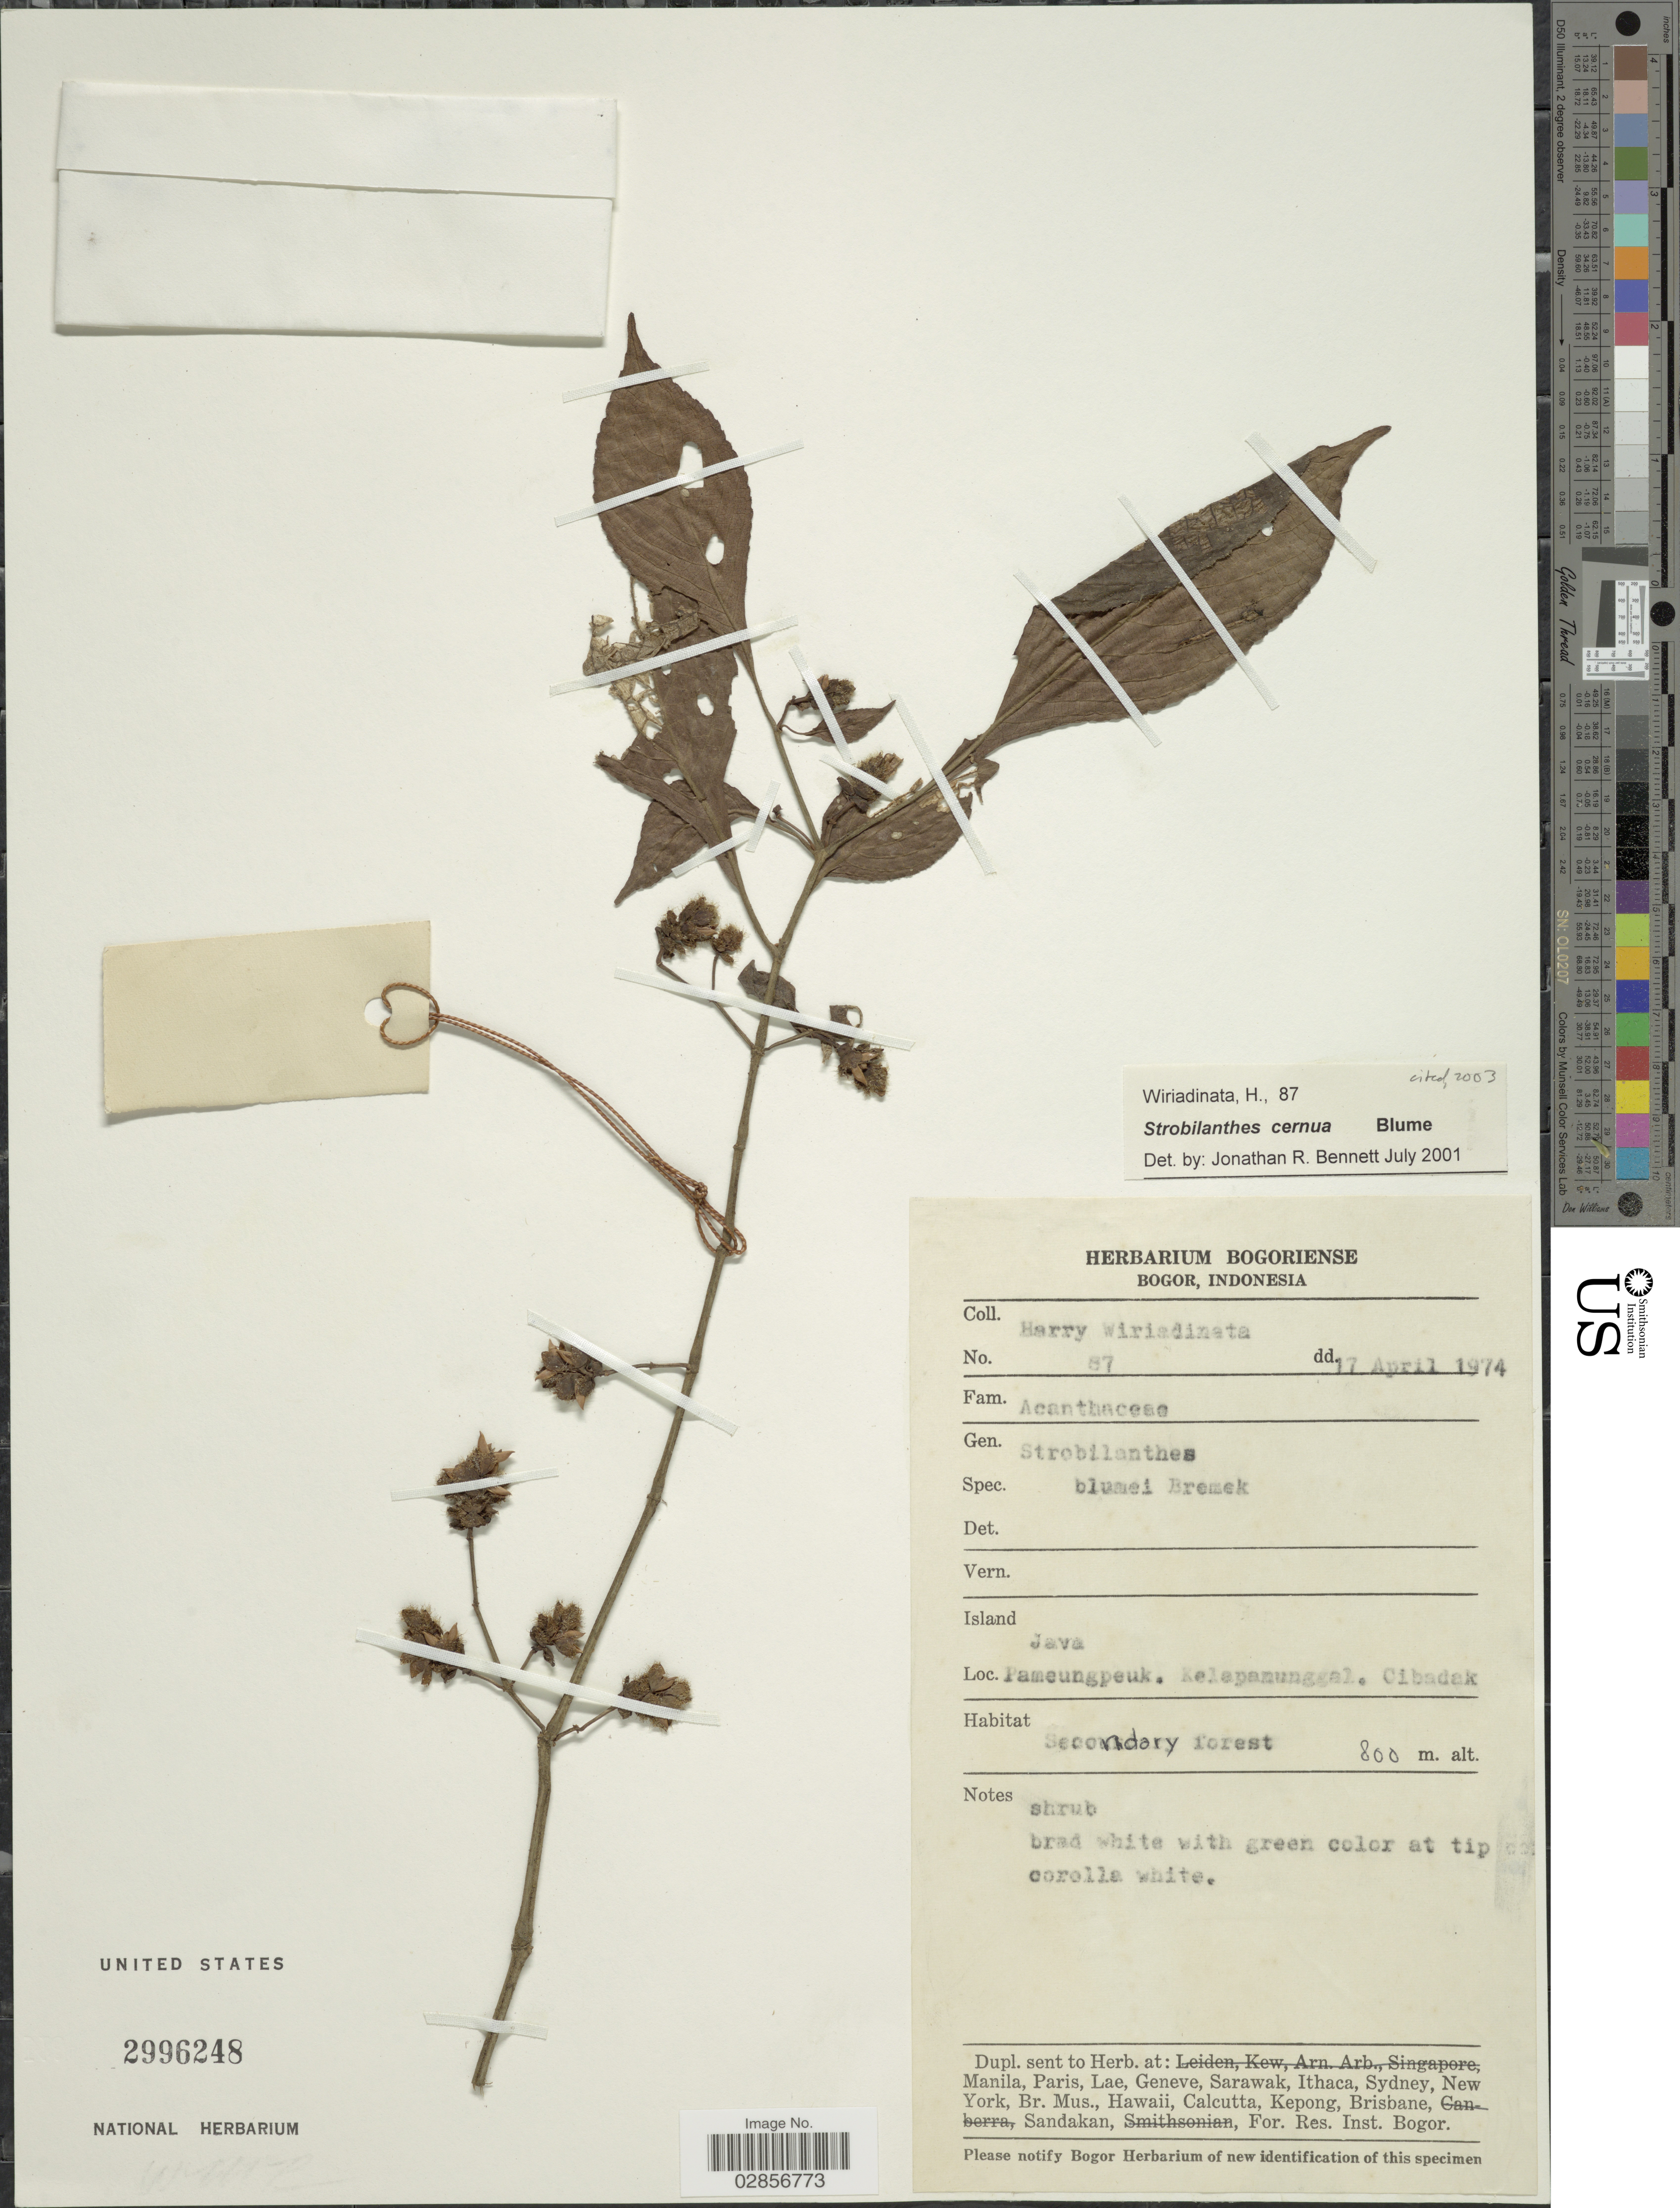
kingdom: Plantae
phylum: Tracheophyta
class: Magnoliopsida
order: Lamiales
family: Acanthaceae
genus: Strobilanthes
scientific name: Strobilanthes cernua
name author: Blume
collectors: H. Wiriadinata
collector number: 87*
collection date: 1974-04-17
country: Indonesia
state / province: Java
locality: Island Java. Pameungpeuk. Kelapamunggal. Cibadak.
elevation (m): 800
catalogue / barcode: US 2996248